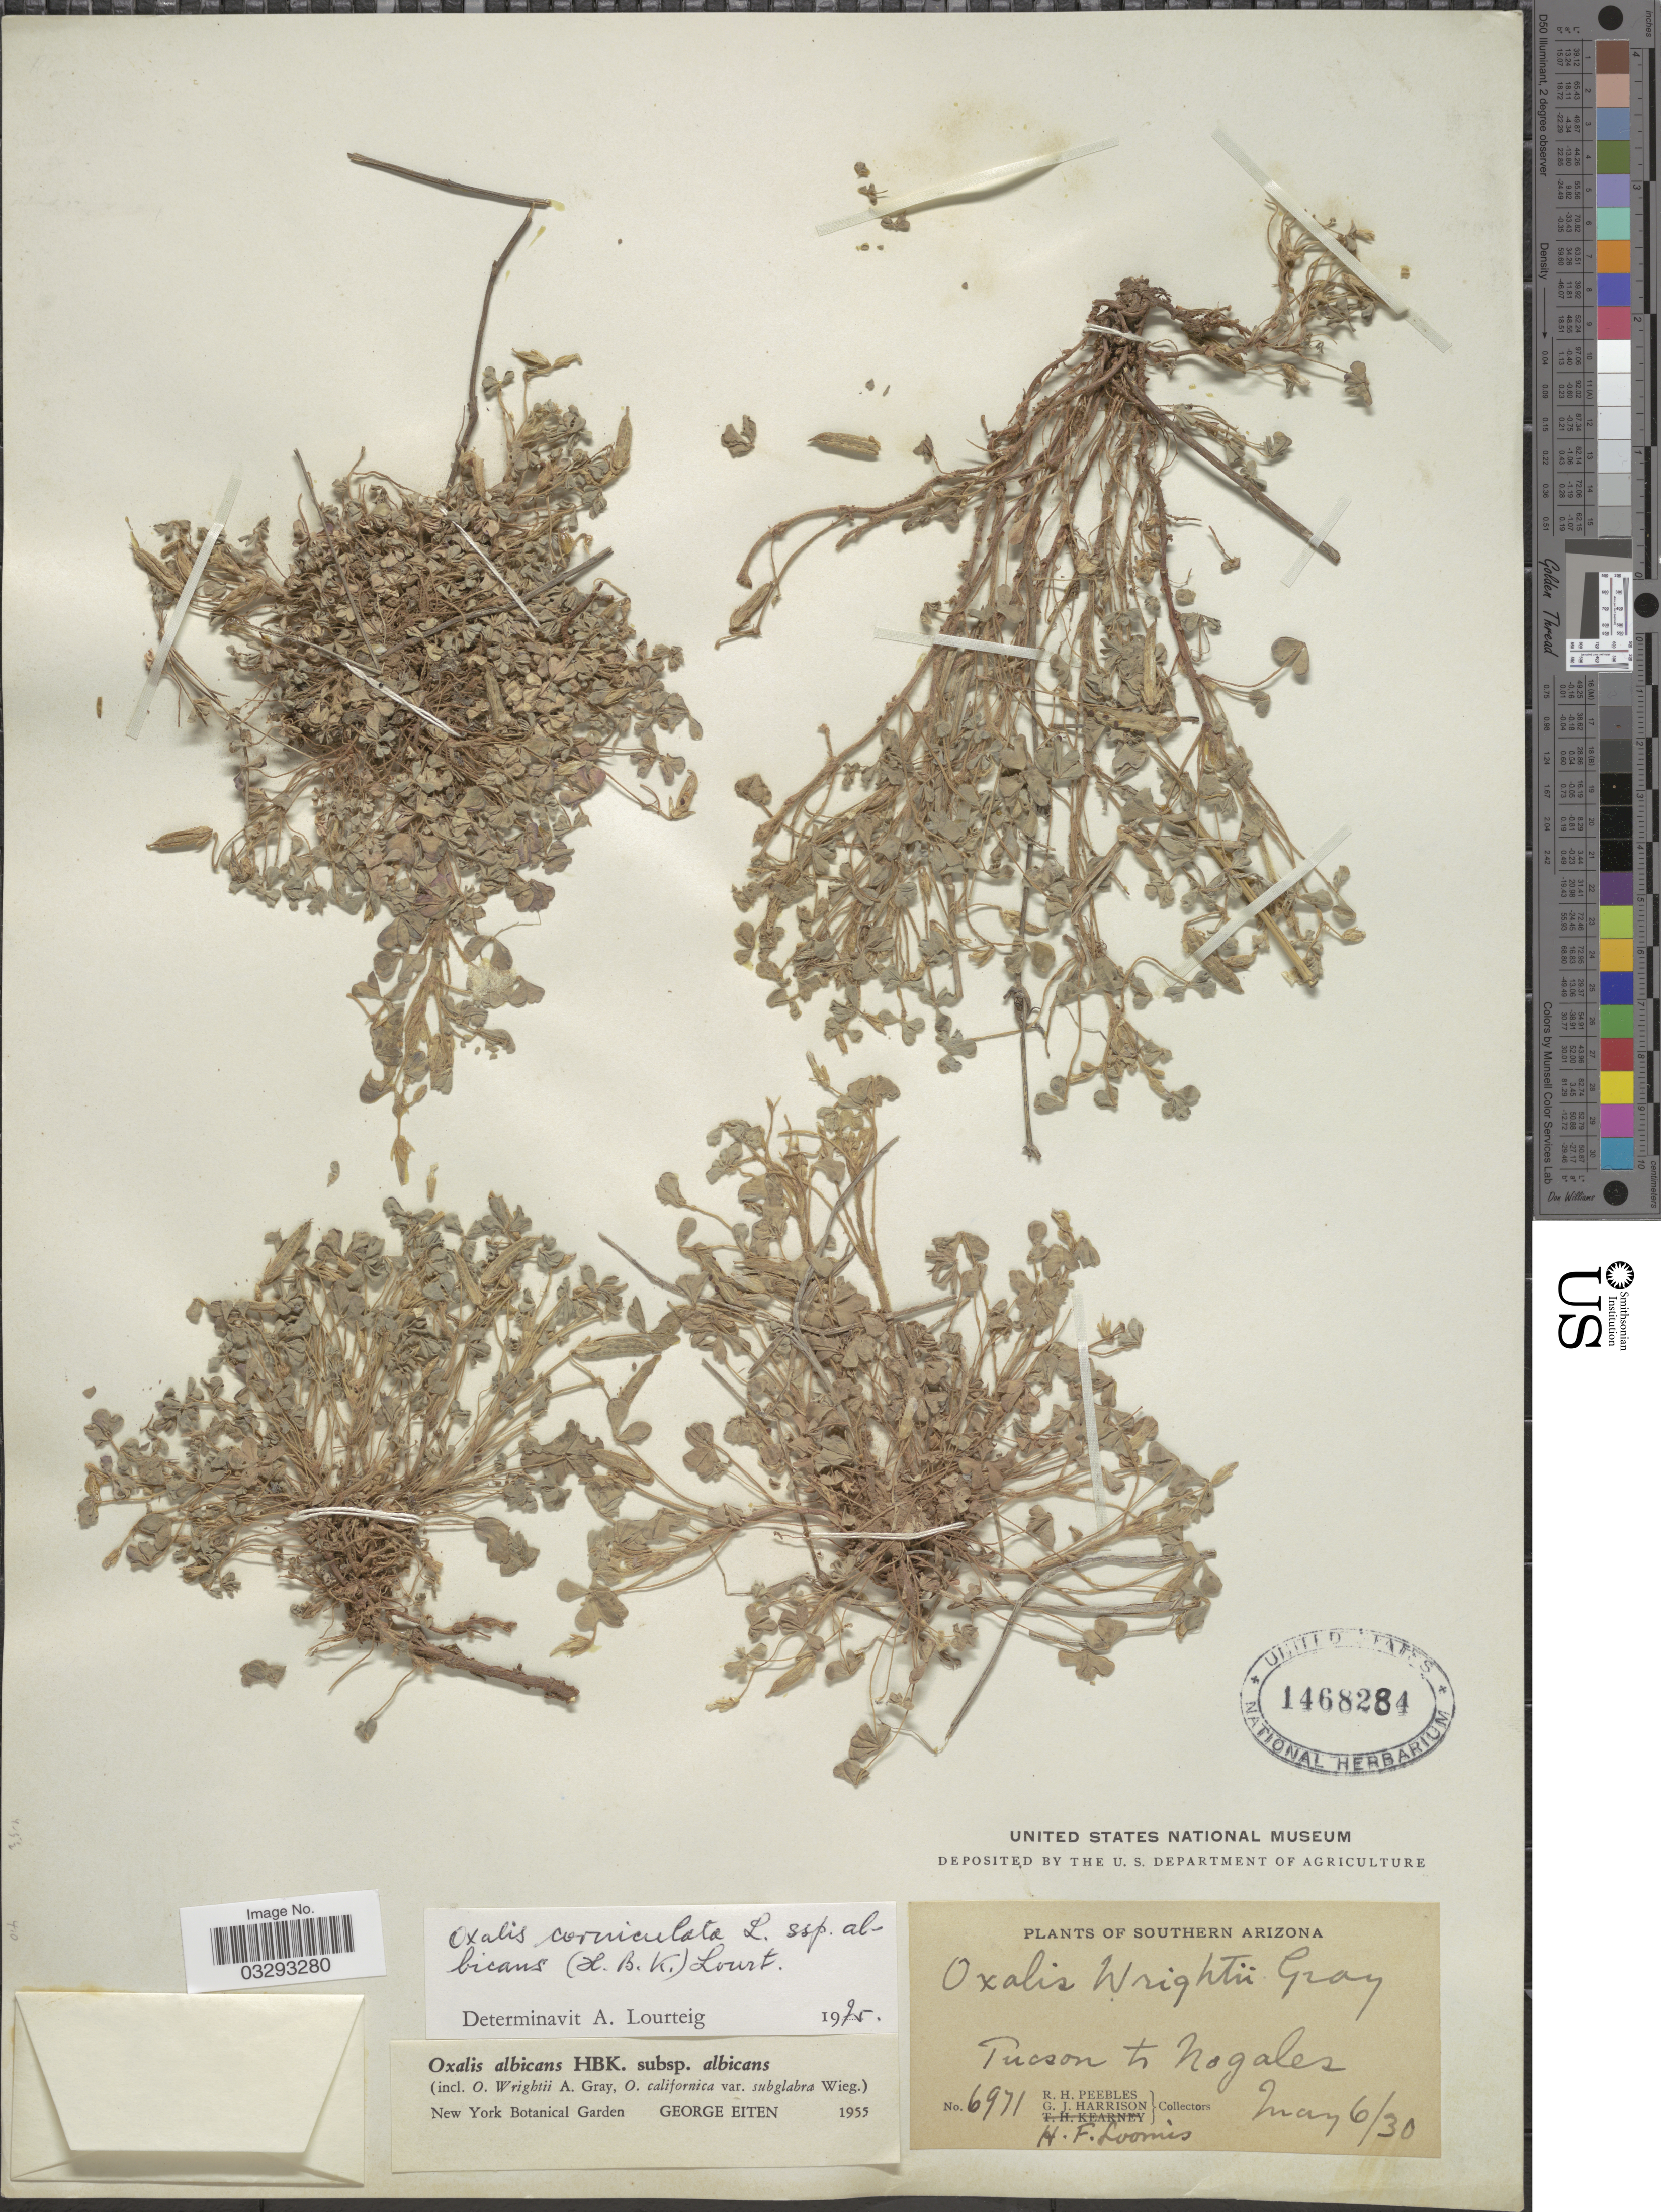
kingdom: Plantae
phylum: Tracheophyta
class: Magnoliopsida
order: Oxalidales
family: Oxalidaceae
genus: Oxalis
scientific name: Oxalis corniculata subsp. albicans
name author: (Kunth) Lourteig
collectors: R. H. Peebles, G. J. Harrison & H. F. Loomis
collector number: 6971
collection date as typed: Transcribed d/m/y: 6/5/30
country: United States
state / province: Arizona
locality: Southern Arizona. Tucson to Nogales.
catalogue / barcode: US 1468284